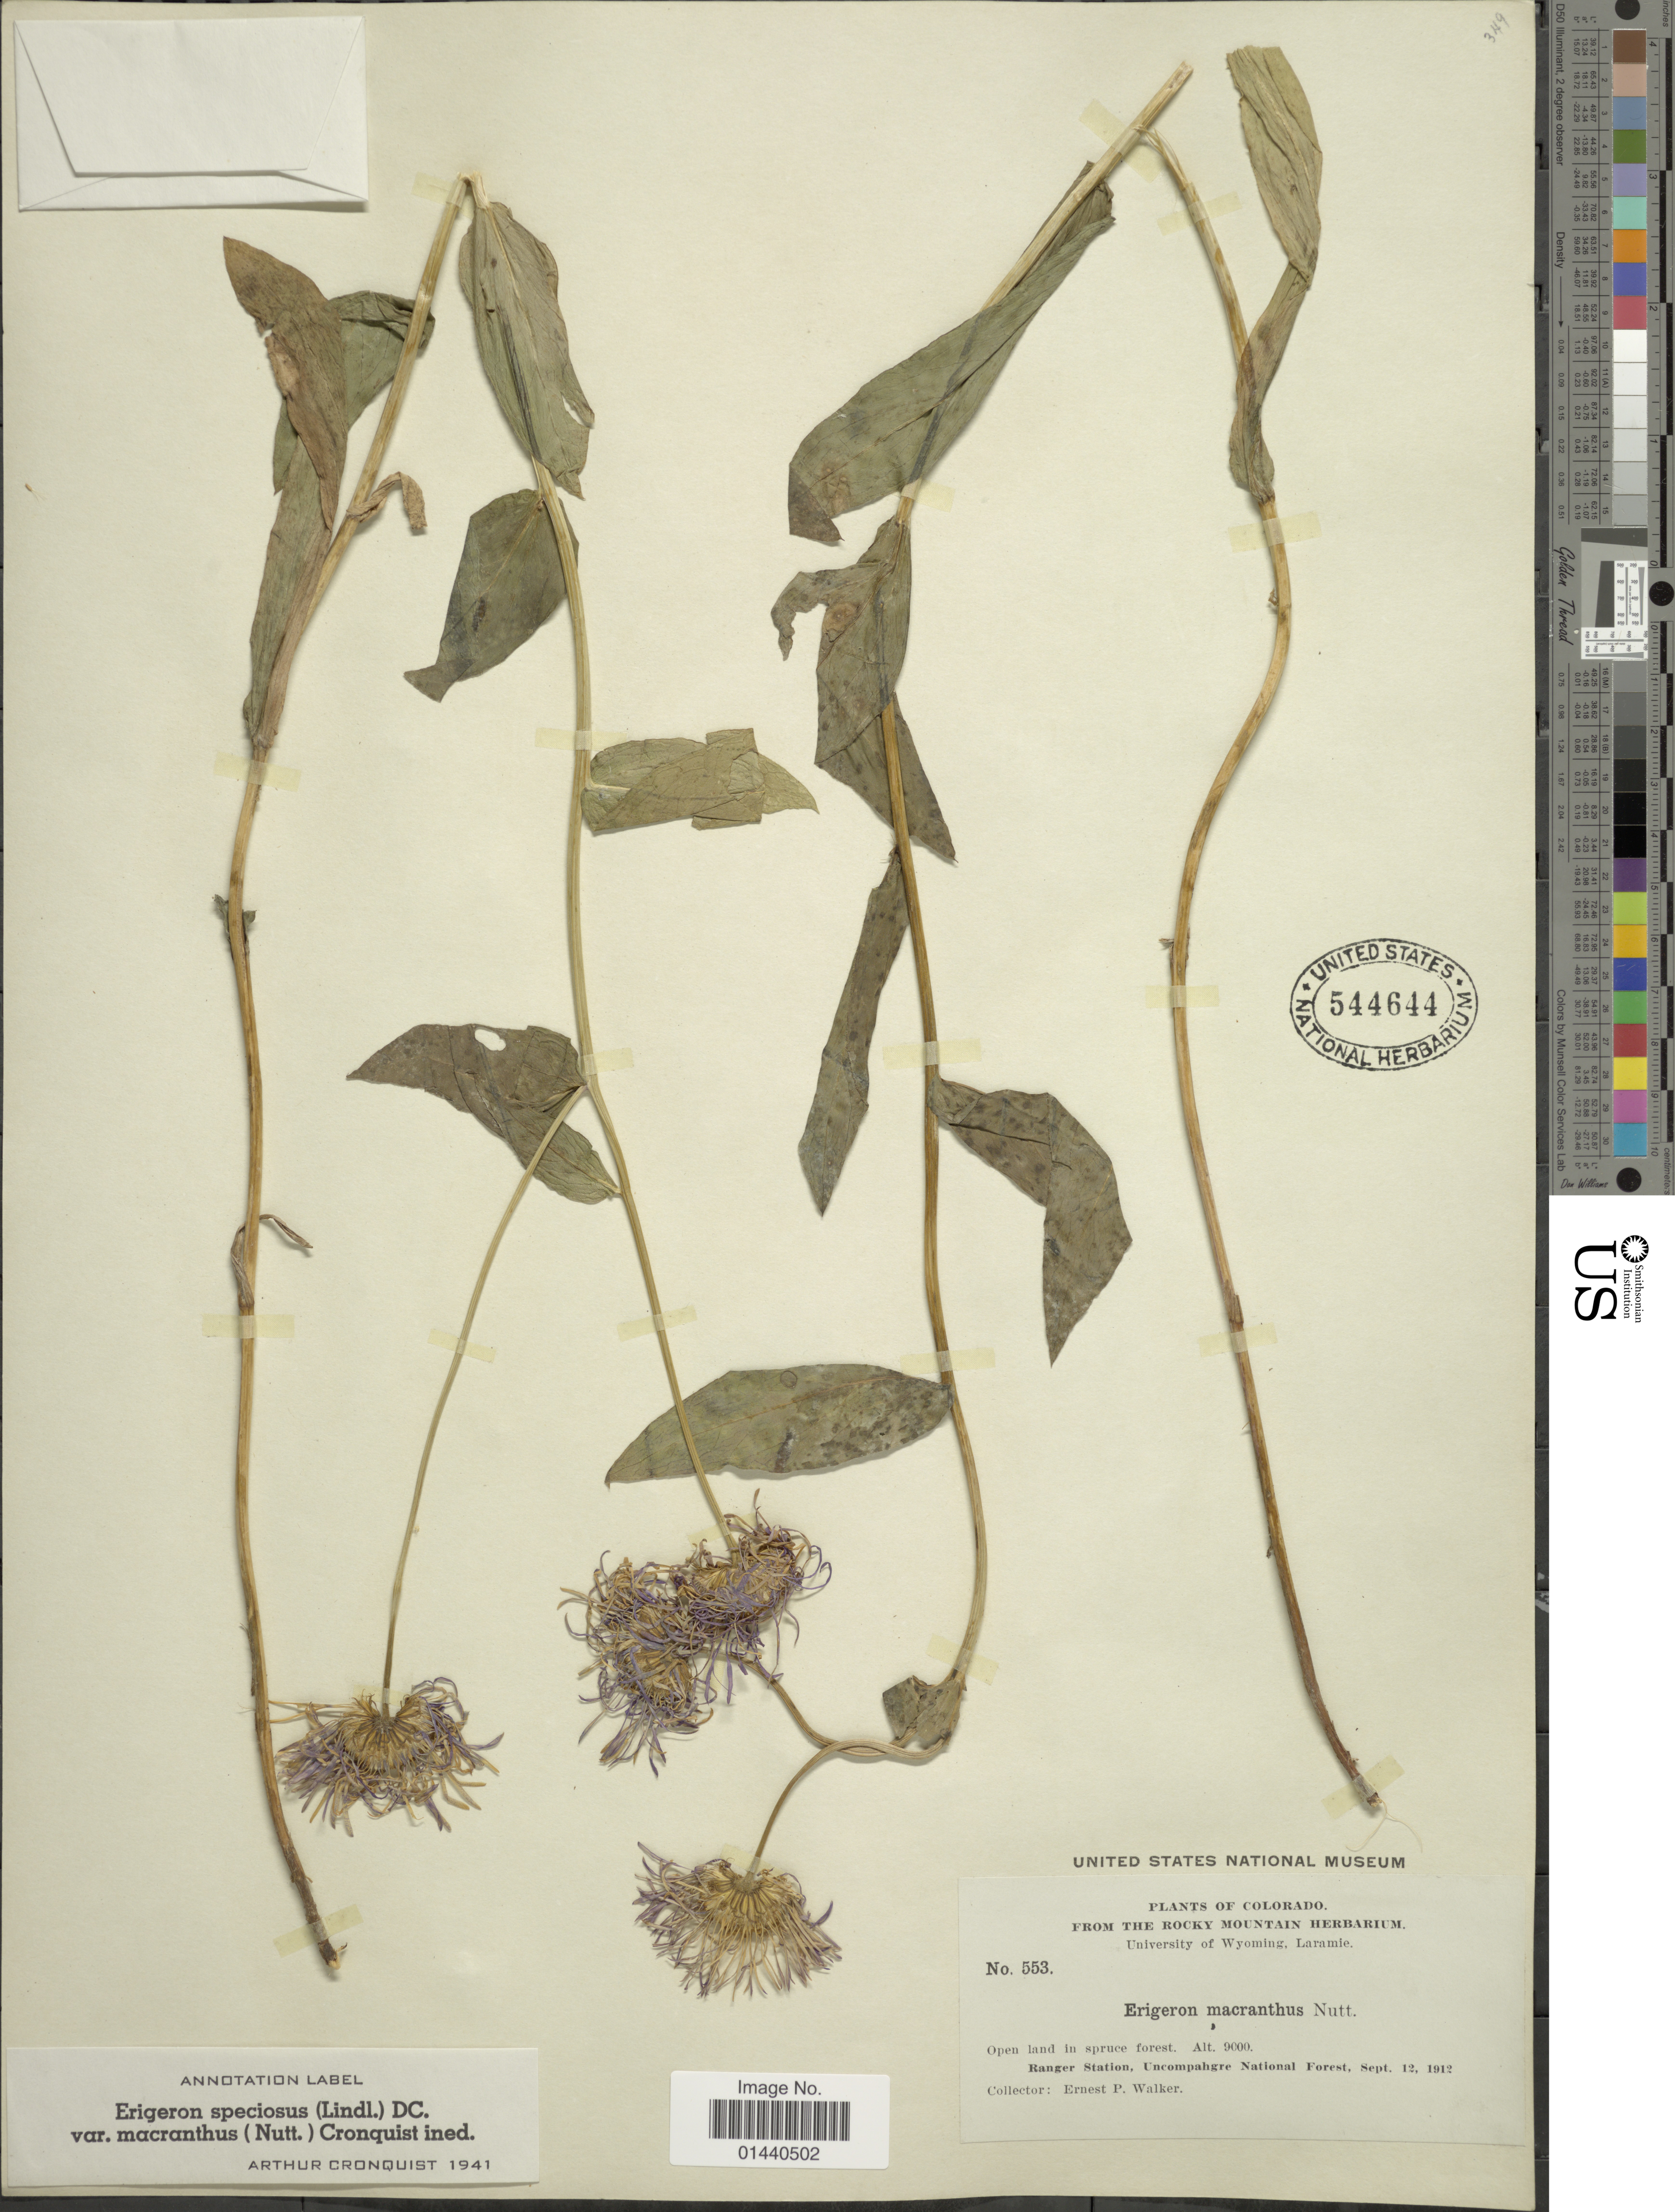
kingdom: Plantae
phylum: Tracheophyta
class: Magnoliopsida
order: Asterales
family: Asteraceae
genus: Erigeron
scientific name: Erigeron speciosus var. macranthus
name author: (Nutt.) Cronq.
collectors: E. P. Walker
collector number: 553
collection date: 1912-09-12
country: United States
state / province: Colorado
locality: Ranger Station, Uncompahgre National Forest.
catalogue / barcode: US 544644